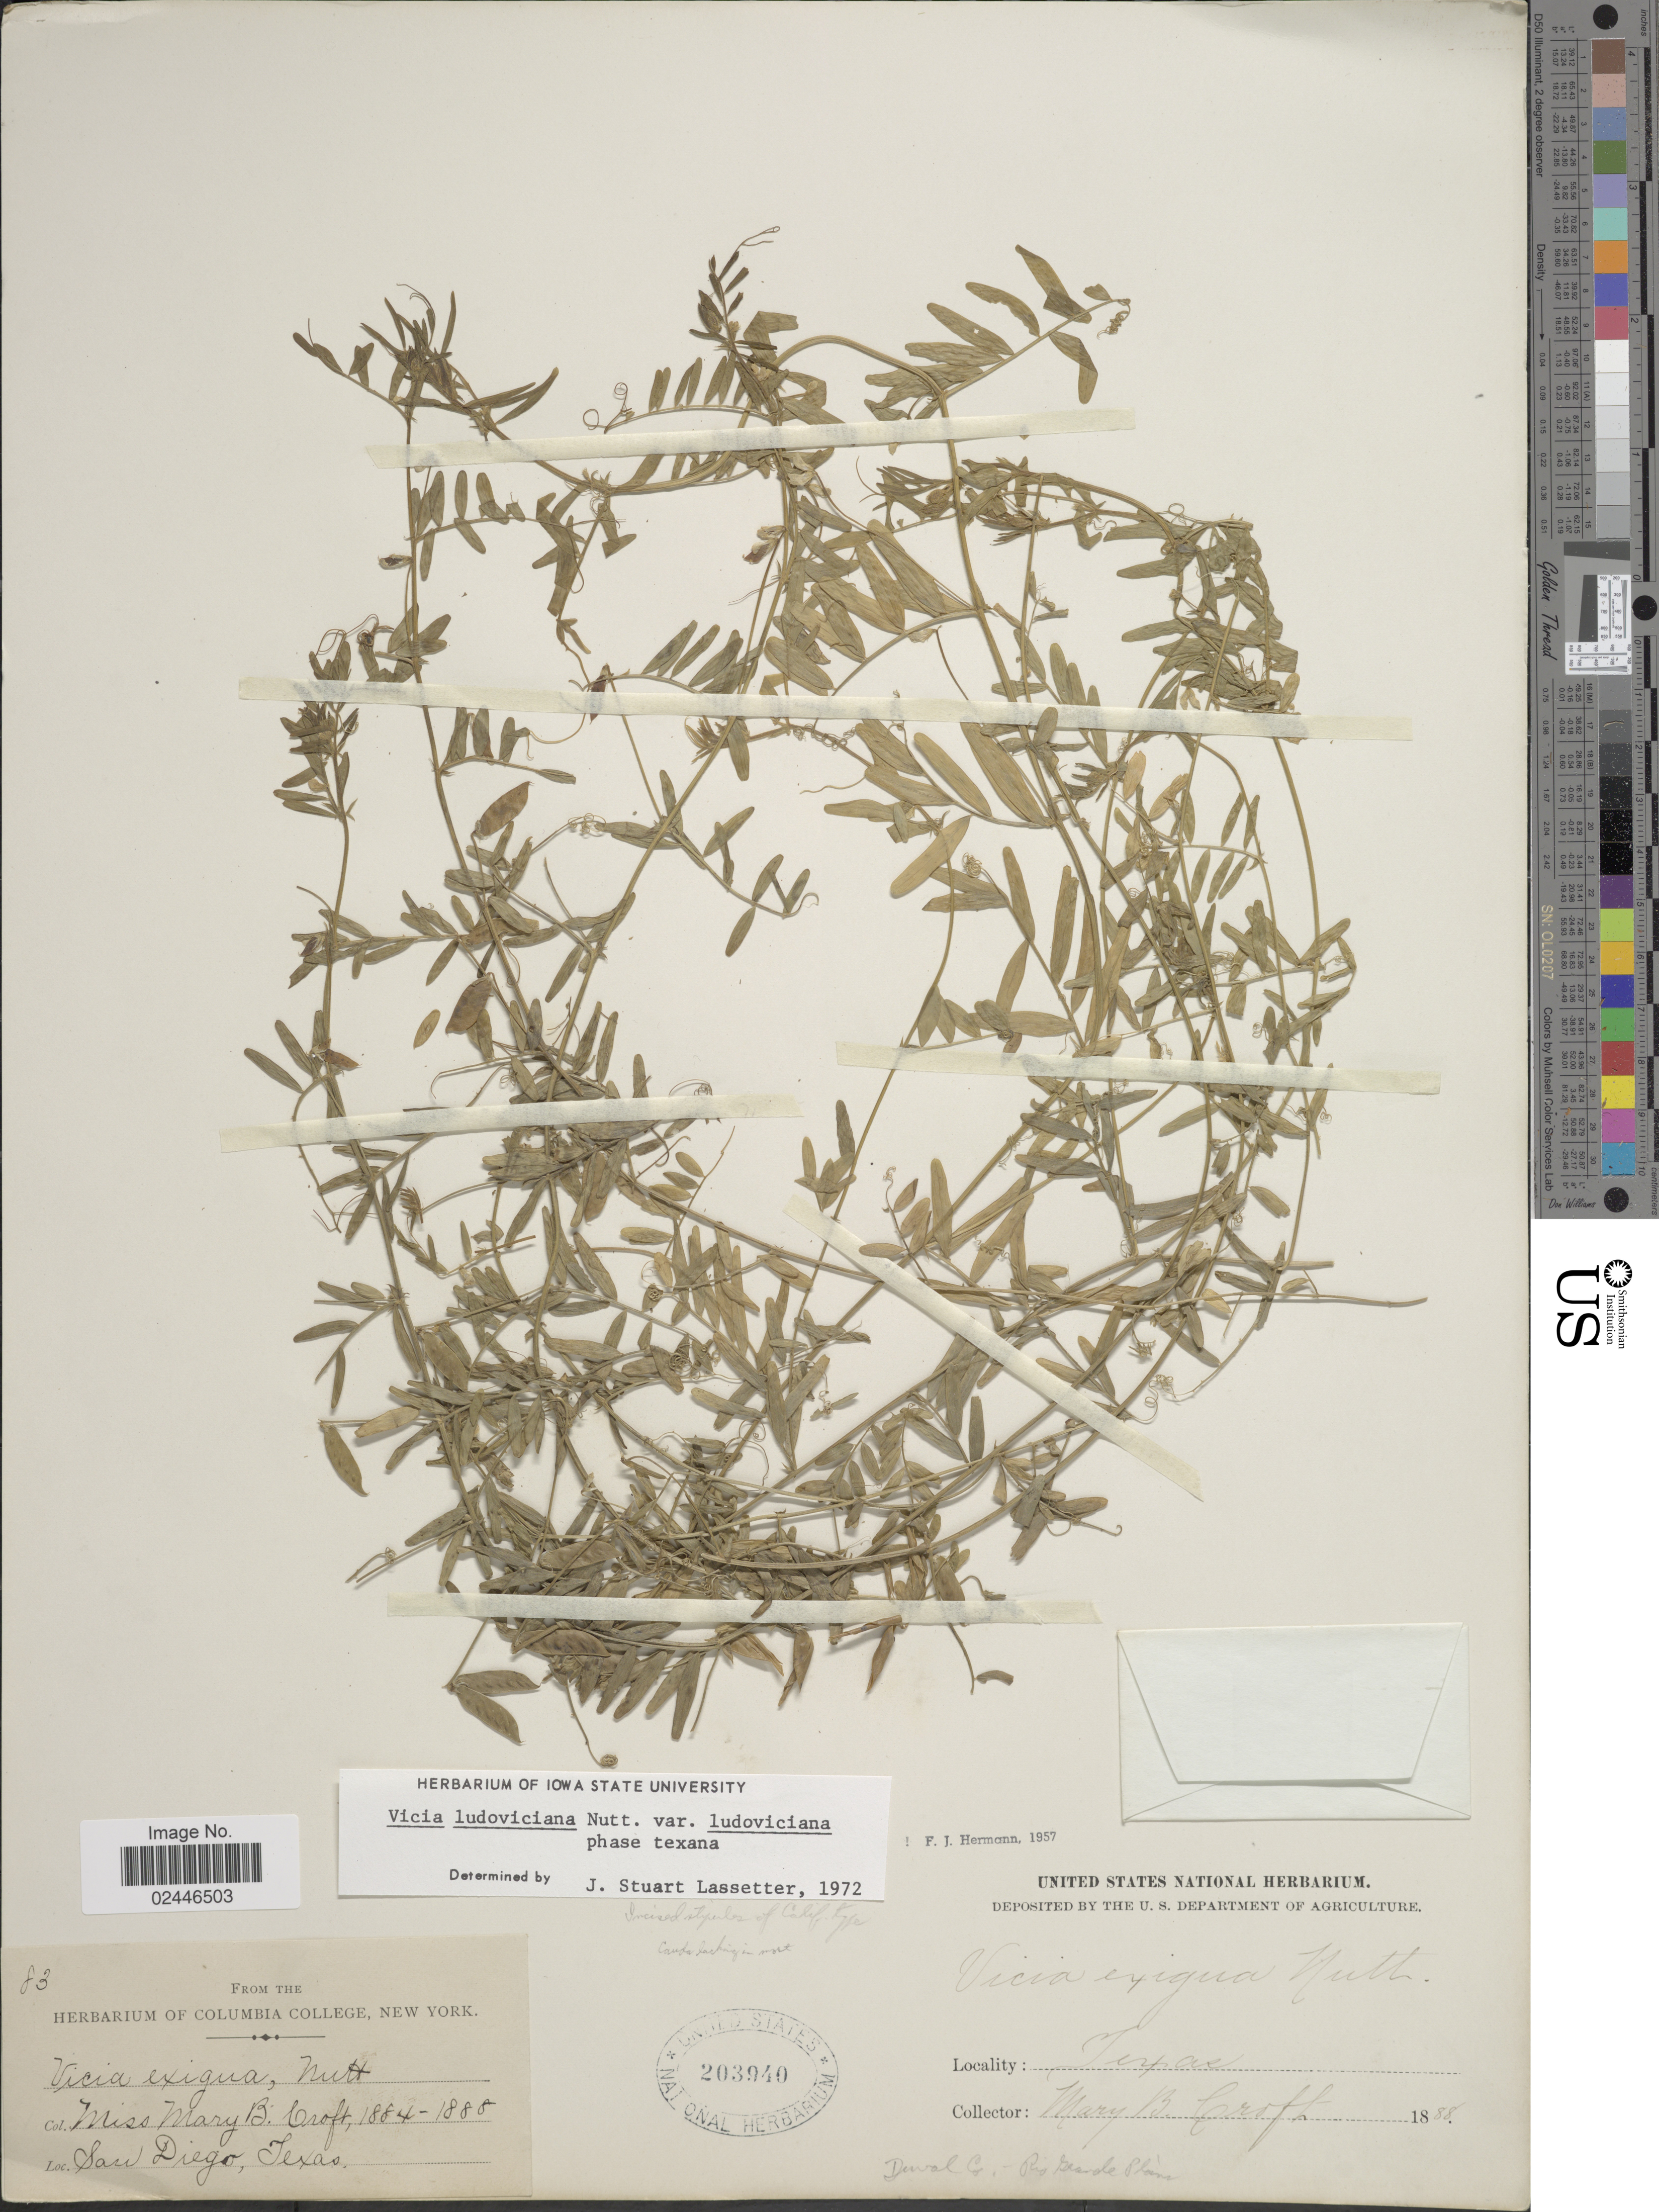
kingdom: Plantae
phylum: Tracheophyta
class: Magnoliopsida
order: Fabales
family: Fabaceae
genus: Vicia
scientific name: Vicia ludoviciana var. ludoviciana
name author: Nutt. ex Torr. & A. Gray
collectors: M. Croft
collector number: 83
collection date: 1888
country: United States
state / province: Texas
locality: San Diego, Duval Co, Rio Grande Plains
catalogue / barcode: US 203940